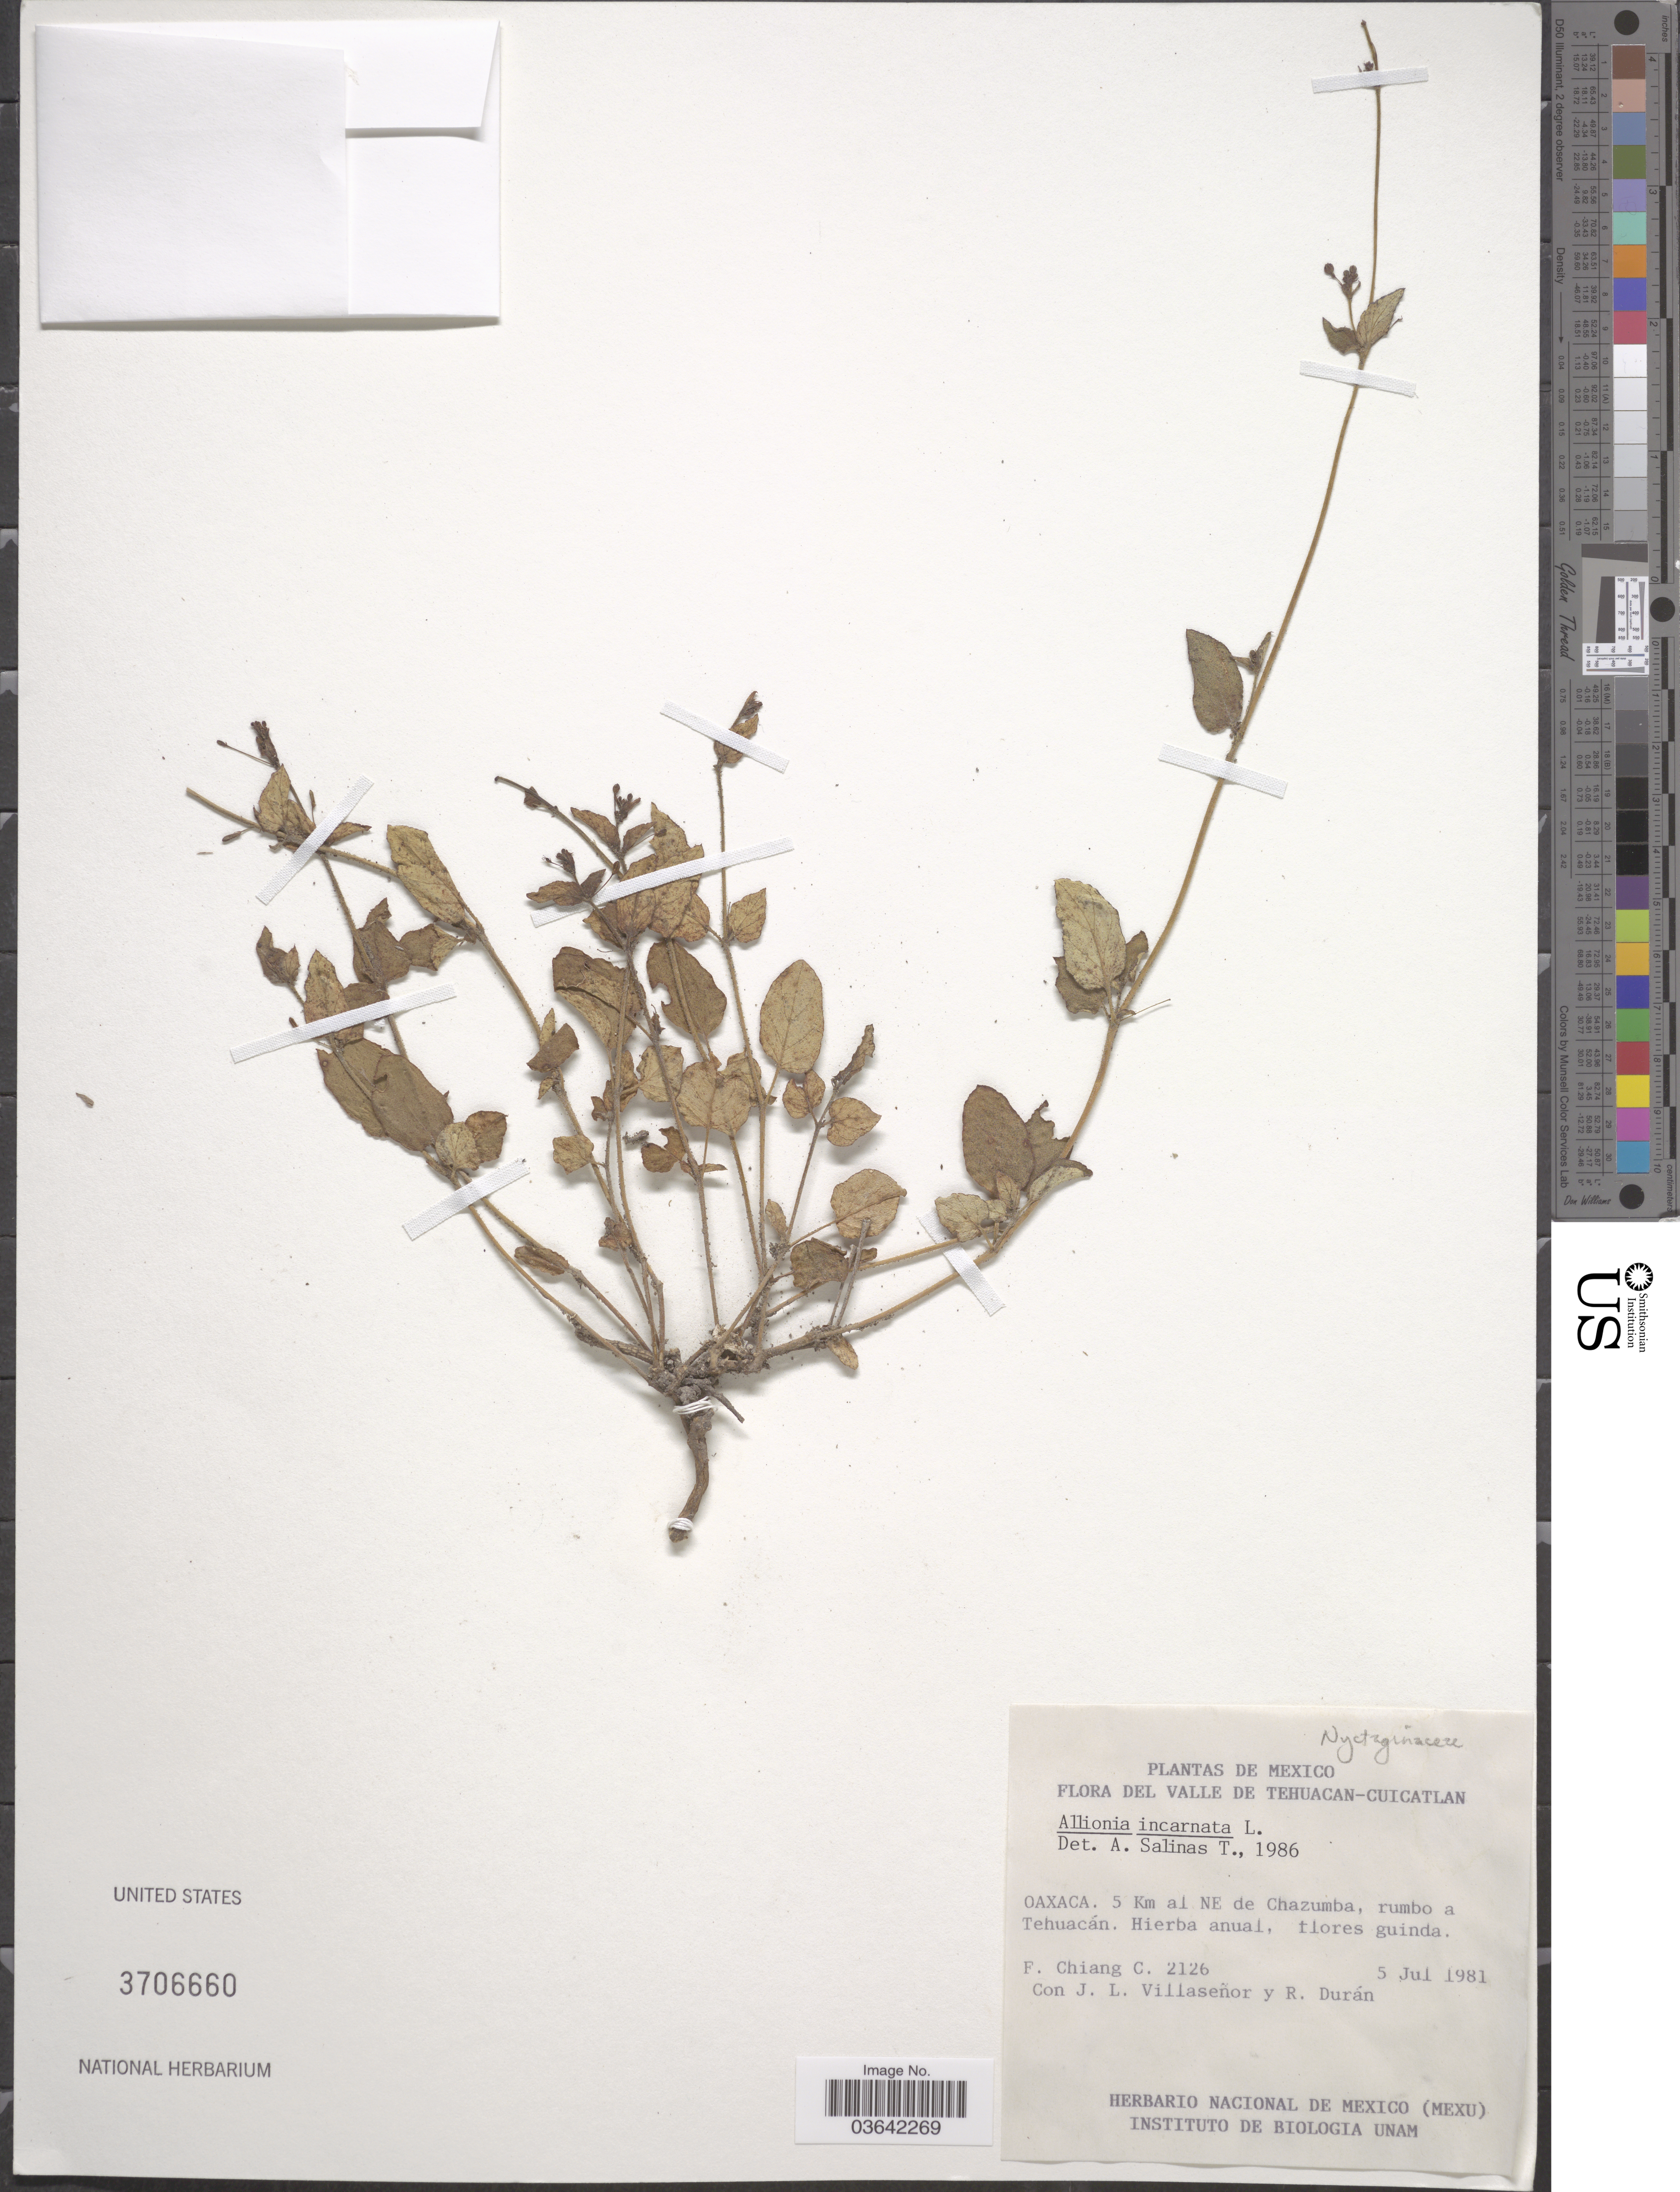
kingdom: Plantae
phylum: Tracheophyta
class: Magnoliopsida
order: Caryophyllales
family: Nyctaginaceae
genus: Allionia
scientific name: Allionia incarnata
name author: L.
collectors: F. Chiang C., J. Villaseñor R. & R. Durán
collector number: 2126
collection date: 1981-07-05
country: Mexico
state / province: Oaxaca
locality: Valle de Tehuacan-Cuicatlan. 5 Km al NE de Chazumba, rumbo a Tehuacán.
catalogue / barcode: US 3706660